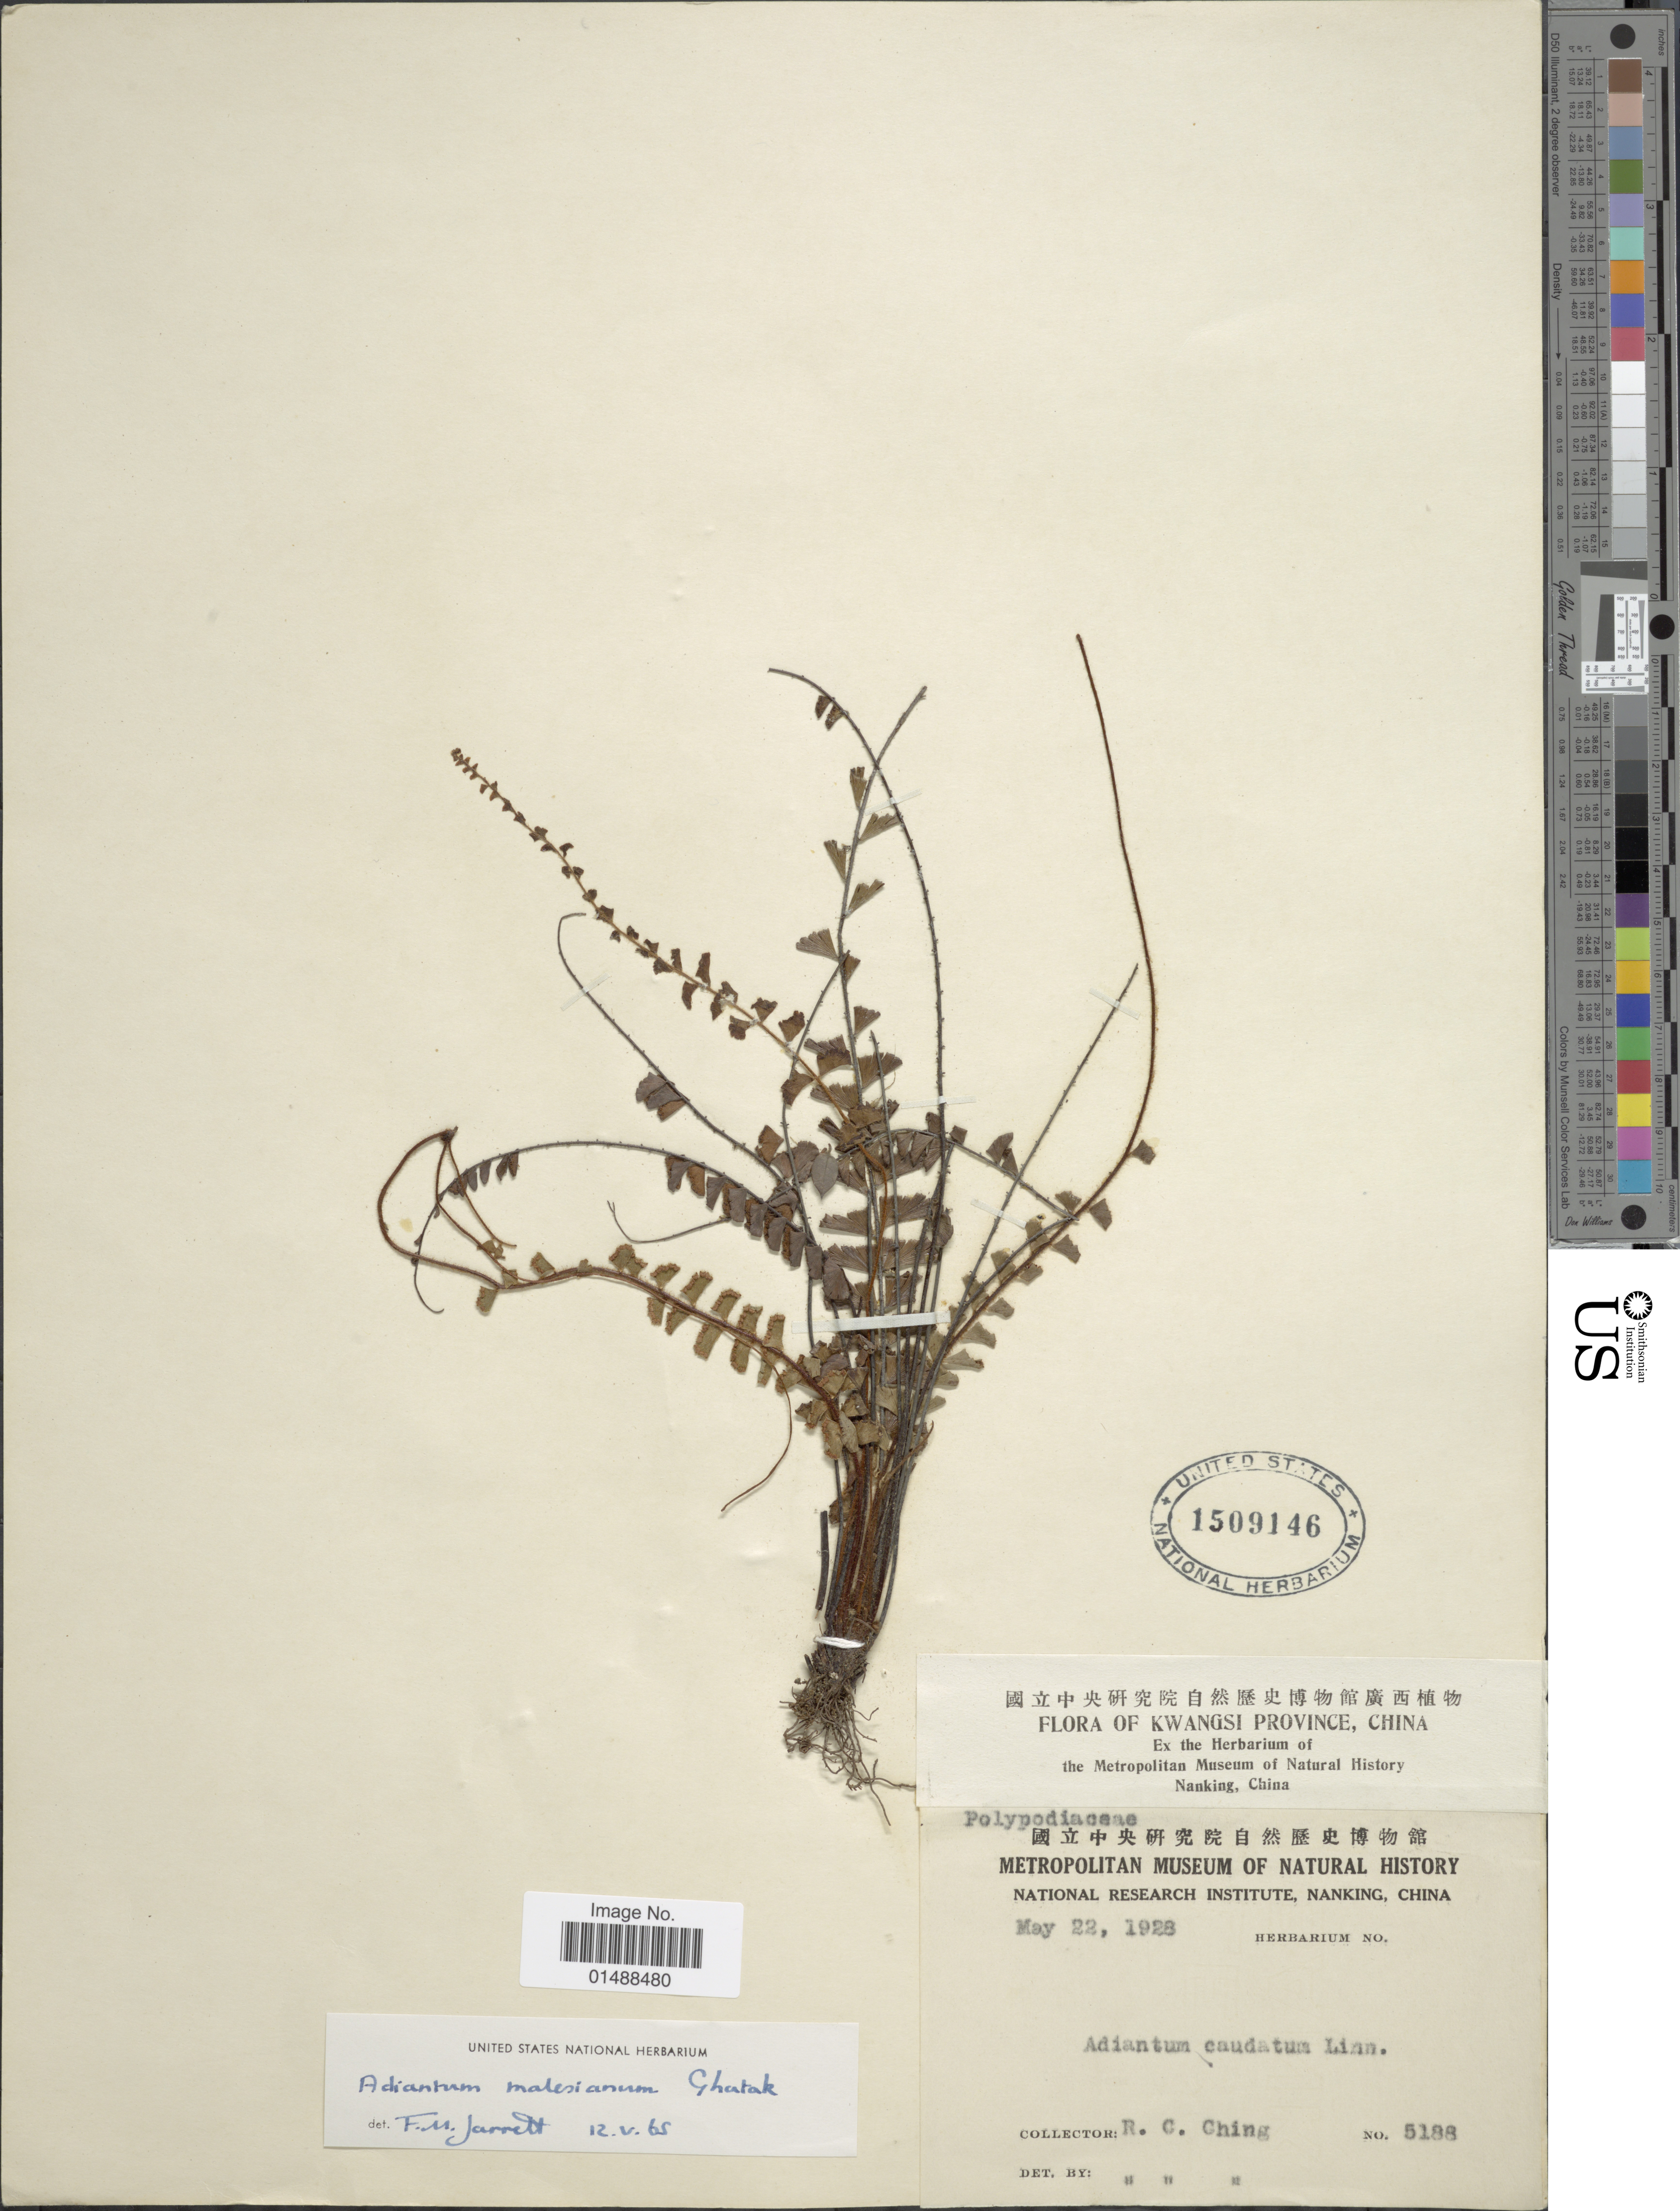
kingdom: Plantae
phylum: Tracheophyta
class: Polypodiopsida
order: Polypodiales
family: Pteridaceae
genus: Adiantum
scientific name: Adiantum malesianum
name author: J. Ghatak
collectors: R. C. Ching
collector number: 5188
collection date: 1928-05-22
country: China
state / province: Guangxi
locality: Kwangsi Province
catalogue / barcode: US 1509146